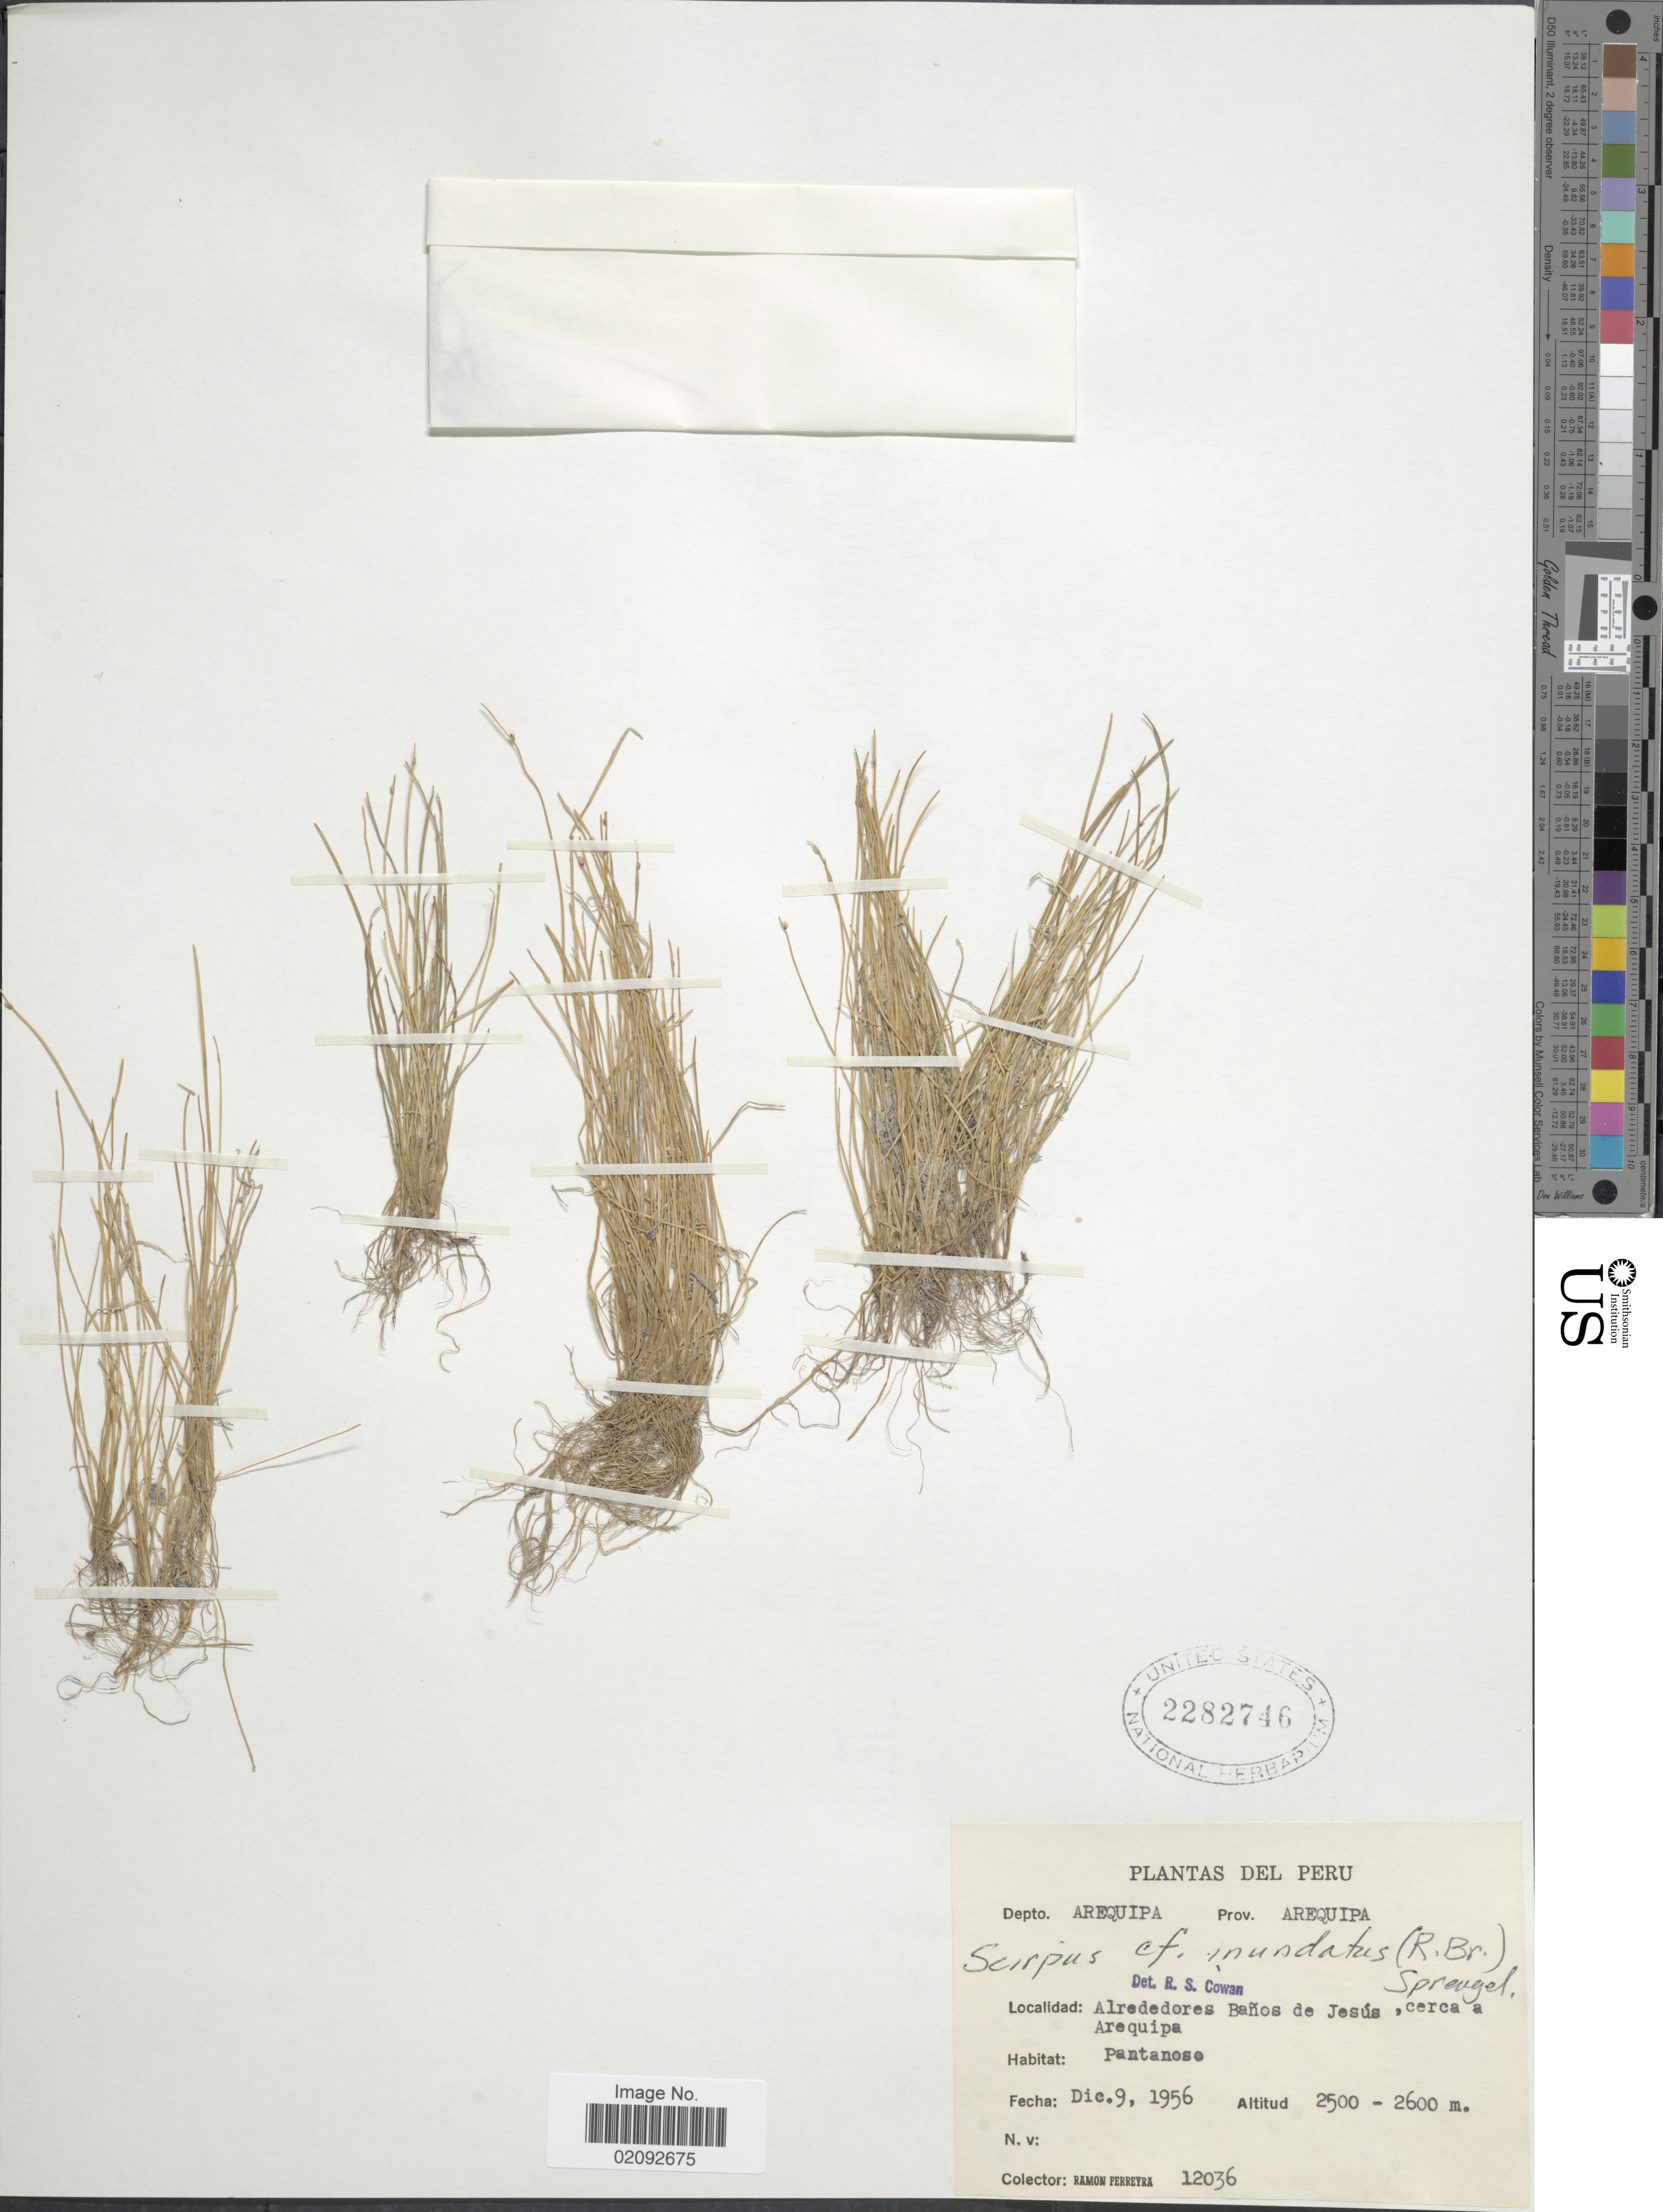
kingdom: Plantae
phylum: Tracheophyta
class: Liliopsida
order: Poales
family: Cyperaceae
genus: Isolepis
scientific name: Isolepis cernua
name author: (Vahl) Roem. & Schult.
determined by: Strong, Mark T., (BOT), Smithsonian Institution - National Museum of Natural History (UNITED STATES)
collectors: R. A. Ferreyra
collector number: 12036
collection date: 1956-12-09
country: Peru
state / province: Arequipa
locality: Depto. Arequipa, Prov. Arequipa, alrededores Banos de Jesus, cerca de Arequipa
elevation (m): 2500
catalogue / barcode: US 2282746